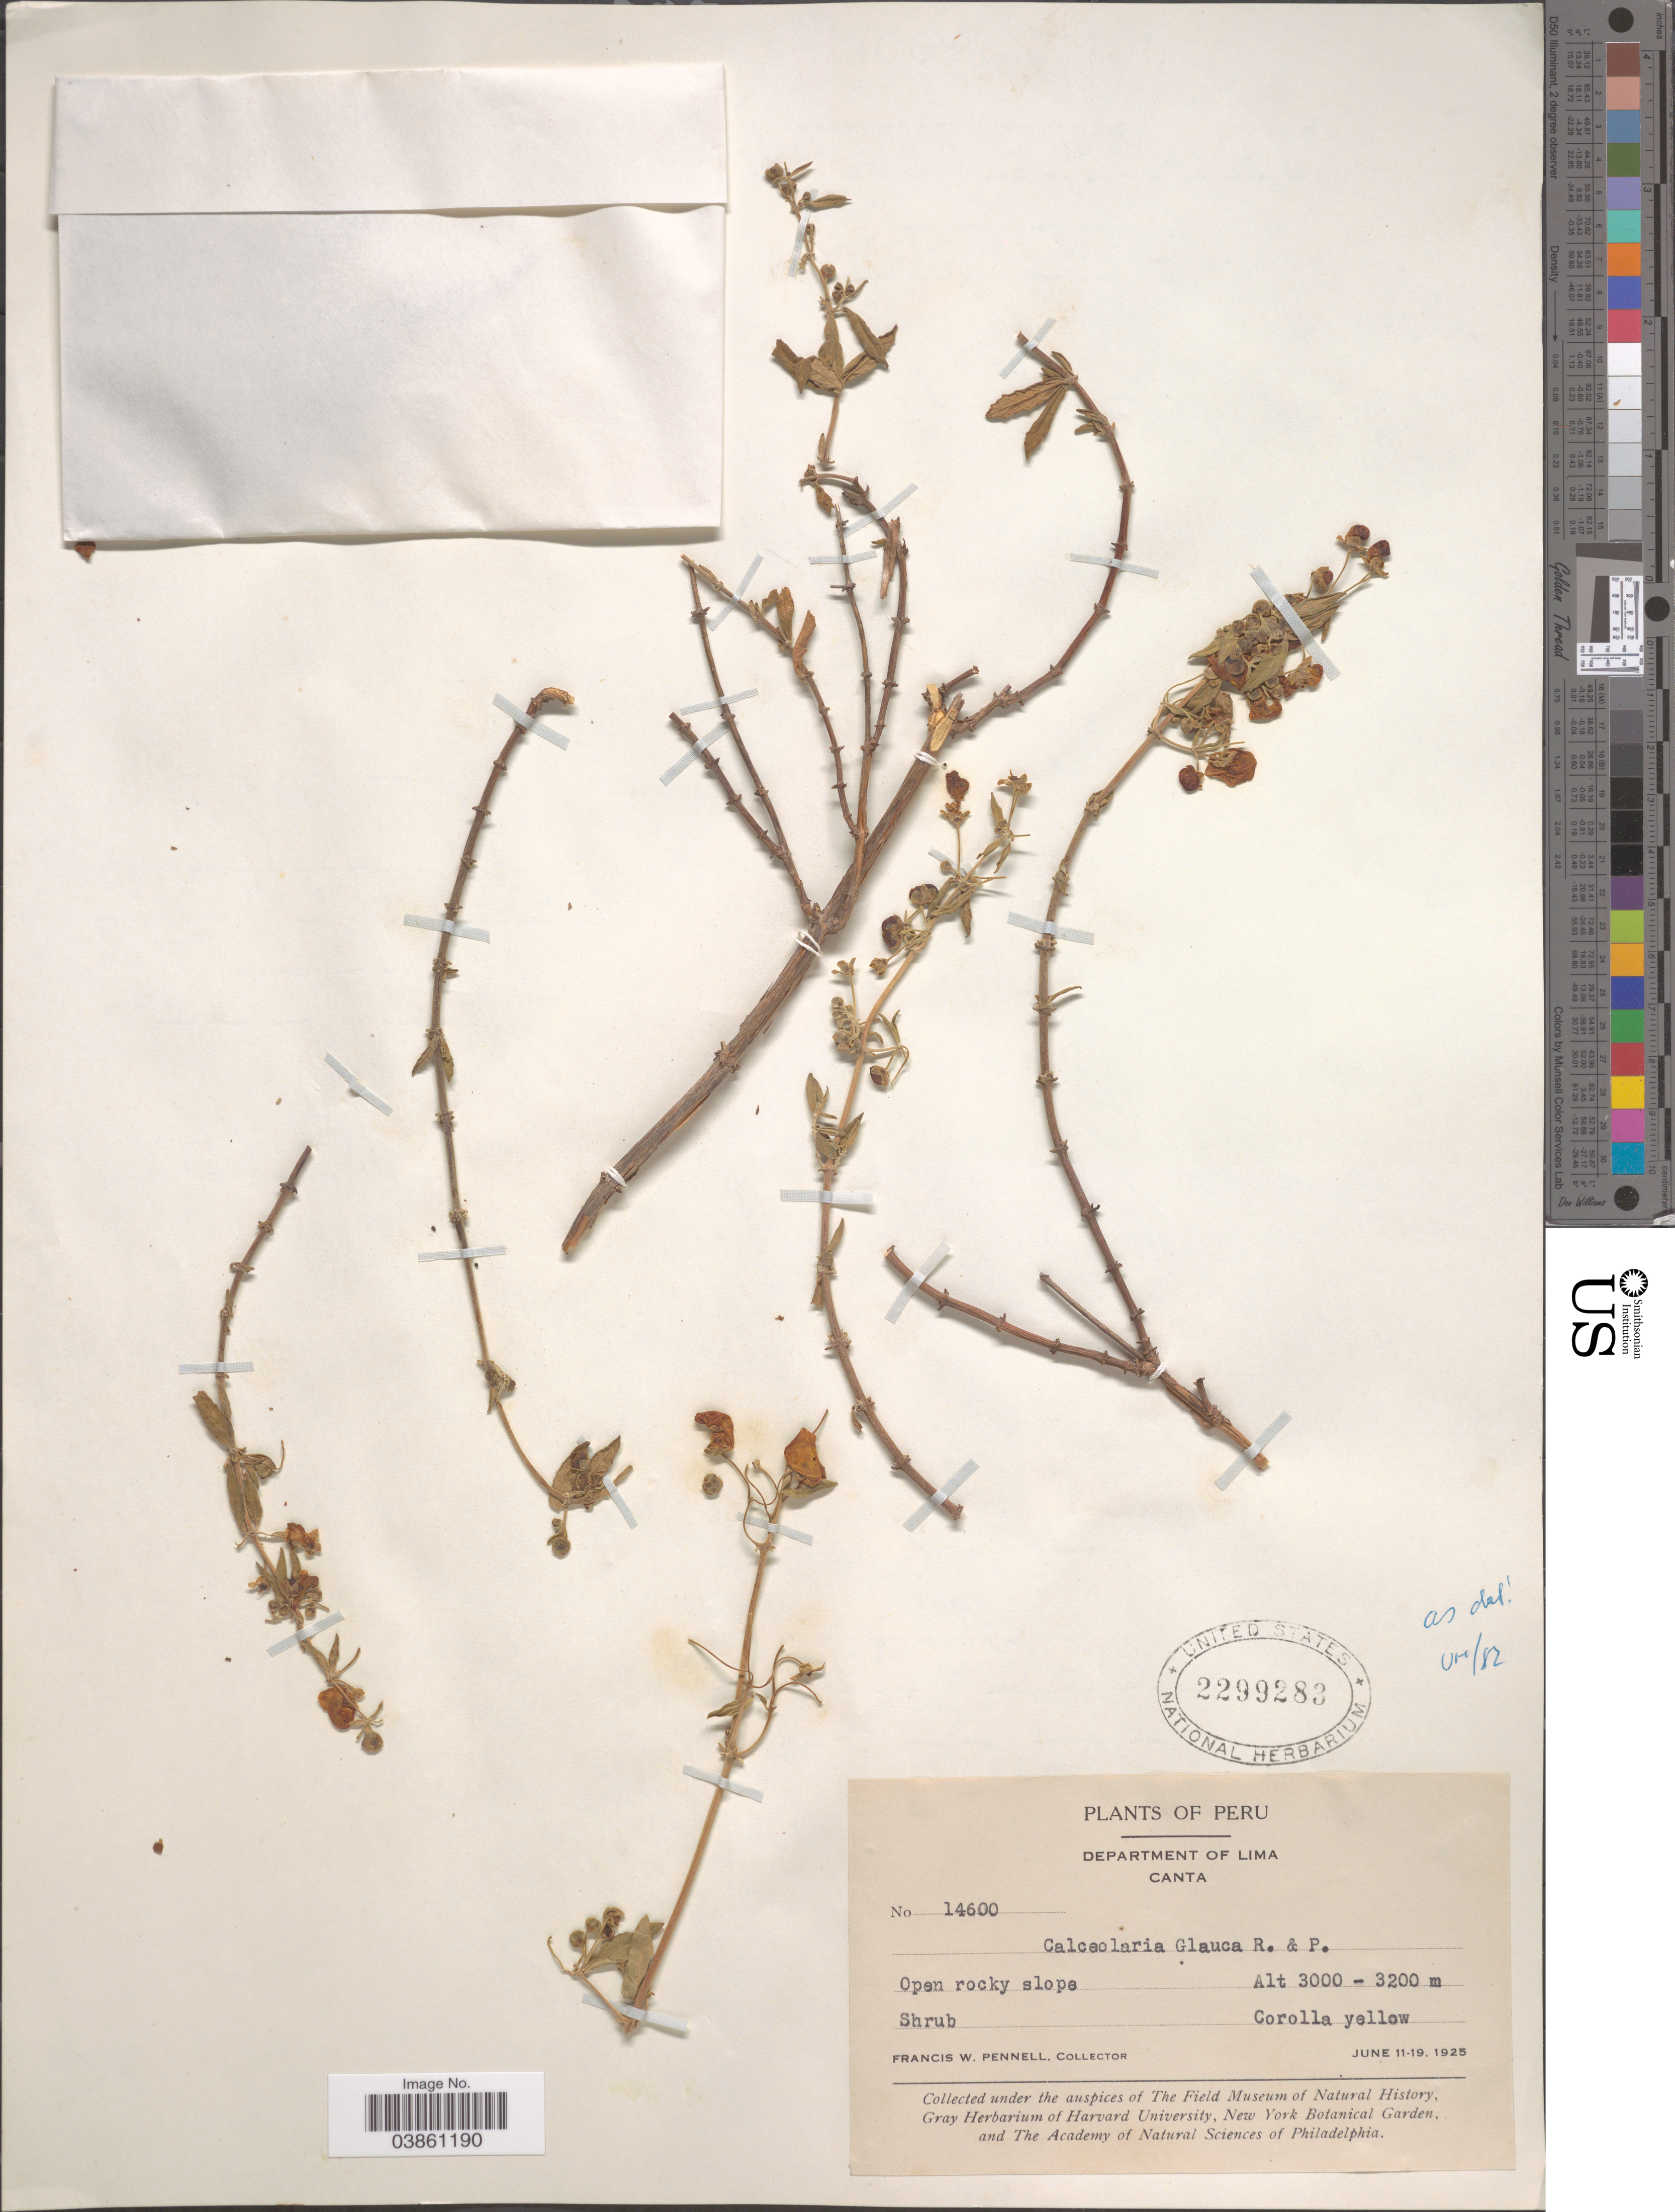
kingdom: Plantae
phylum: Tracheophyta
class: Magnoliopsida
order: Lamiales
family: Calceolariaceae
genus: Calceolaria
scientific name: Calceolaria glauca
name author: Ruiz & Pav.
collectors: F. W. Pennell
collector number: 14600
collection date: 1925-06-11/1925-06-19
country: Peru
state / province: Lima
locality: Department of Lima. Canta.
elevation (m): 3000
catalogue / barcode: US 2299283